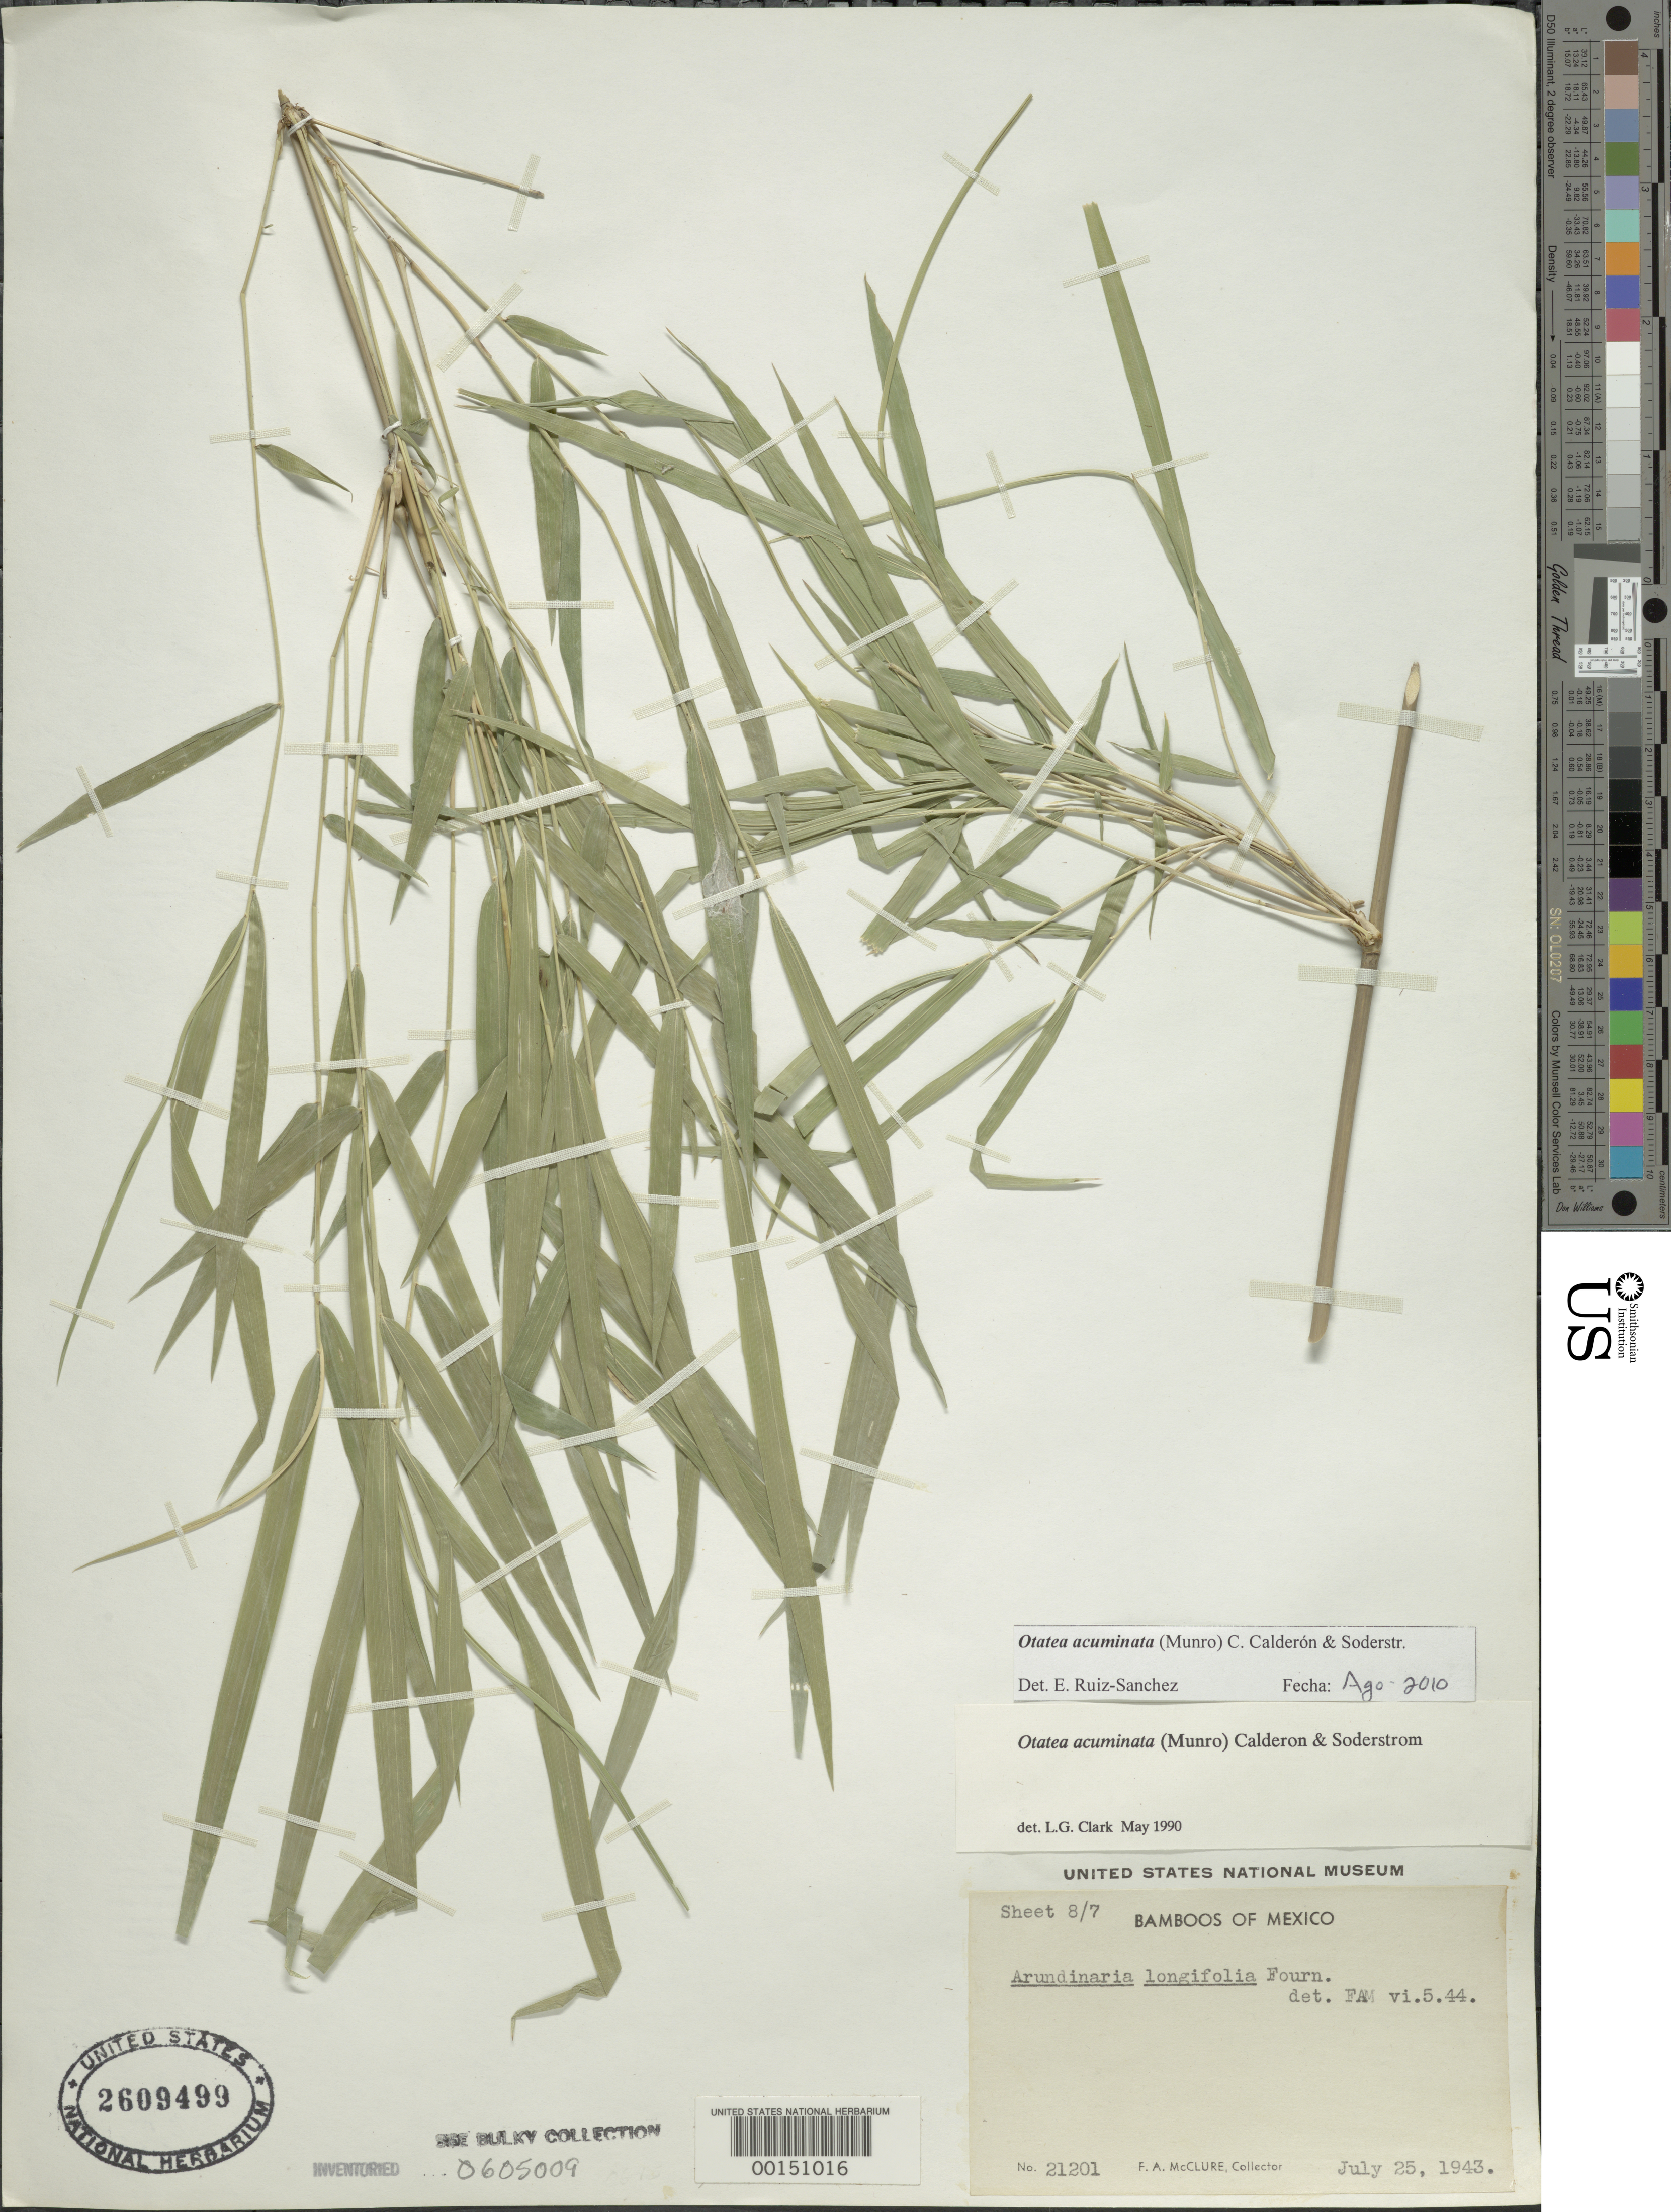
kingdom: Plantae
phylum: Tracheophyta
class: Liliopsida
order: Poales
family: Poaceae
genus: Otatea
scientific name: Otatea acuminata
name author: (Munro) C. E. Calderón & Soderstr.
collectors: F. A. McClure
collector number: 21201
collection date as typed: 25 Jul 1943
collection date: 1943-07-25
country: Mexico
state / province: Puebla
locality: Cerro de Chantepec, 2 miles S of Pilcaye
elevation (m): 1281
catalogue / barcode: US 2609499